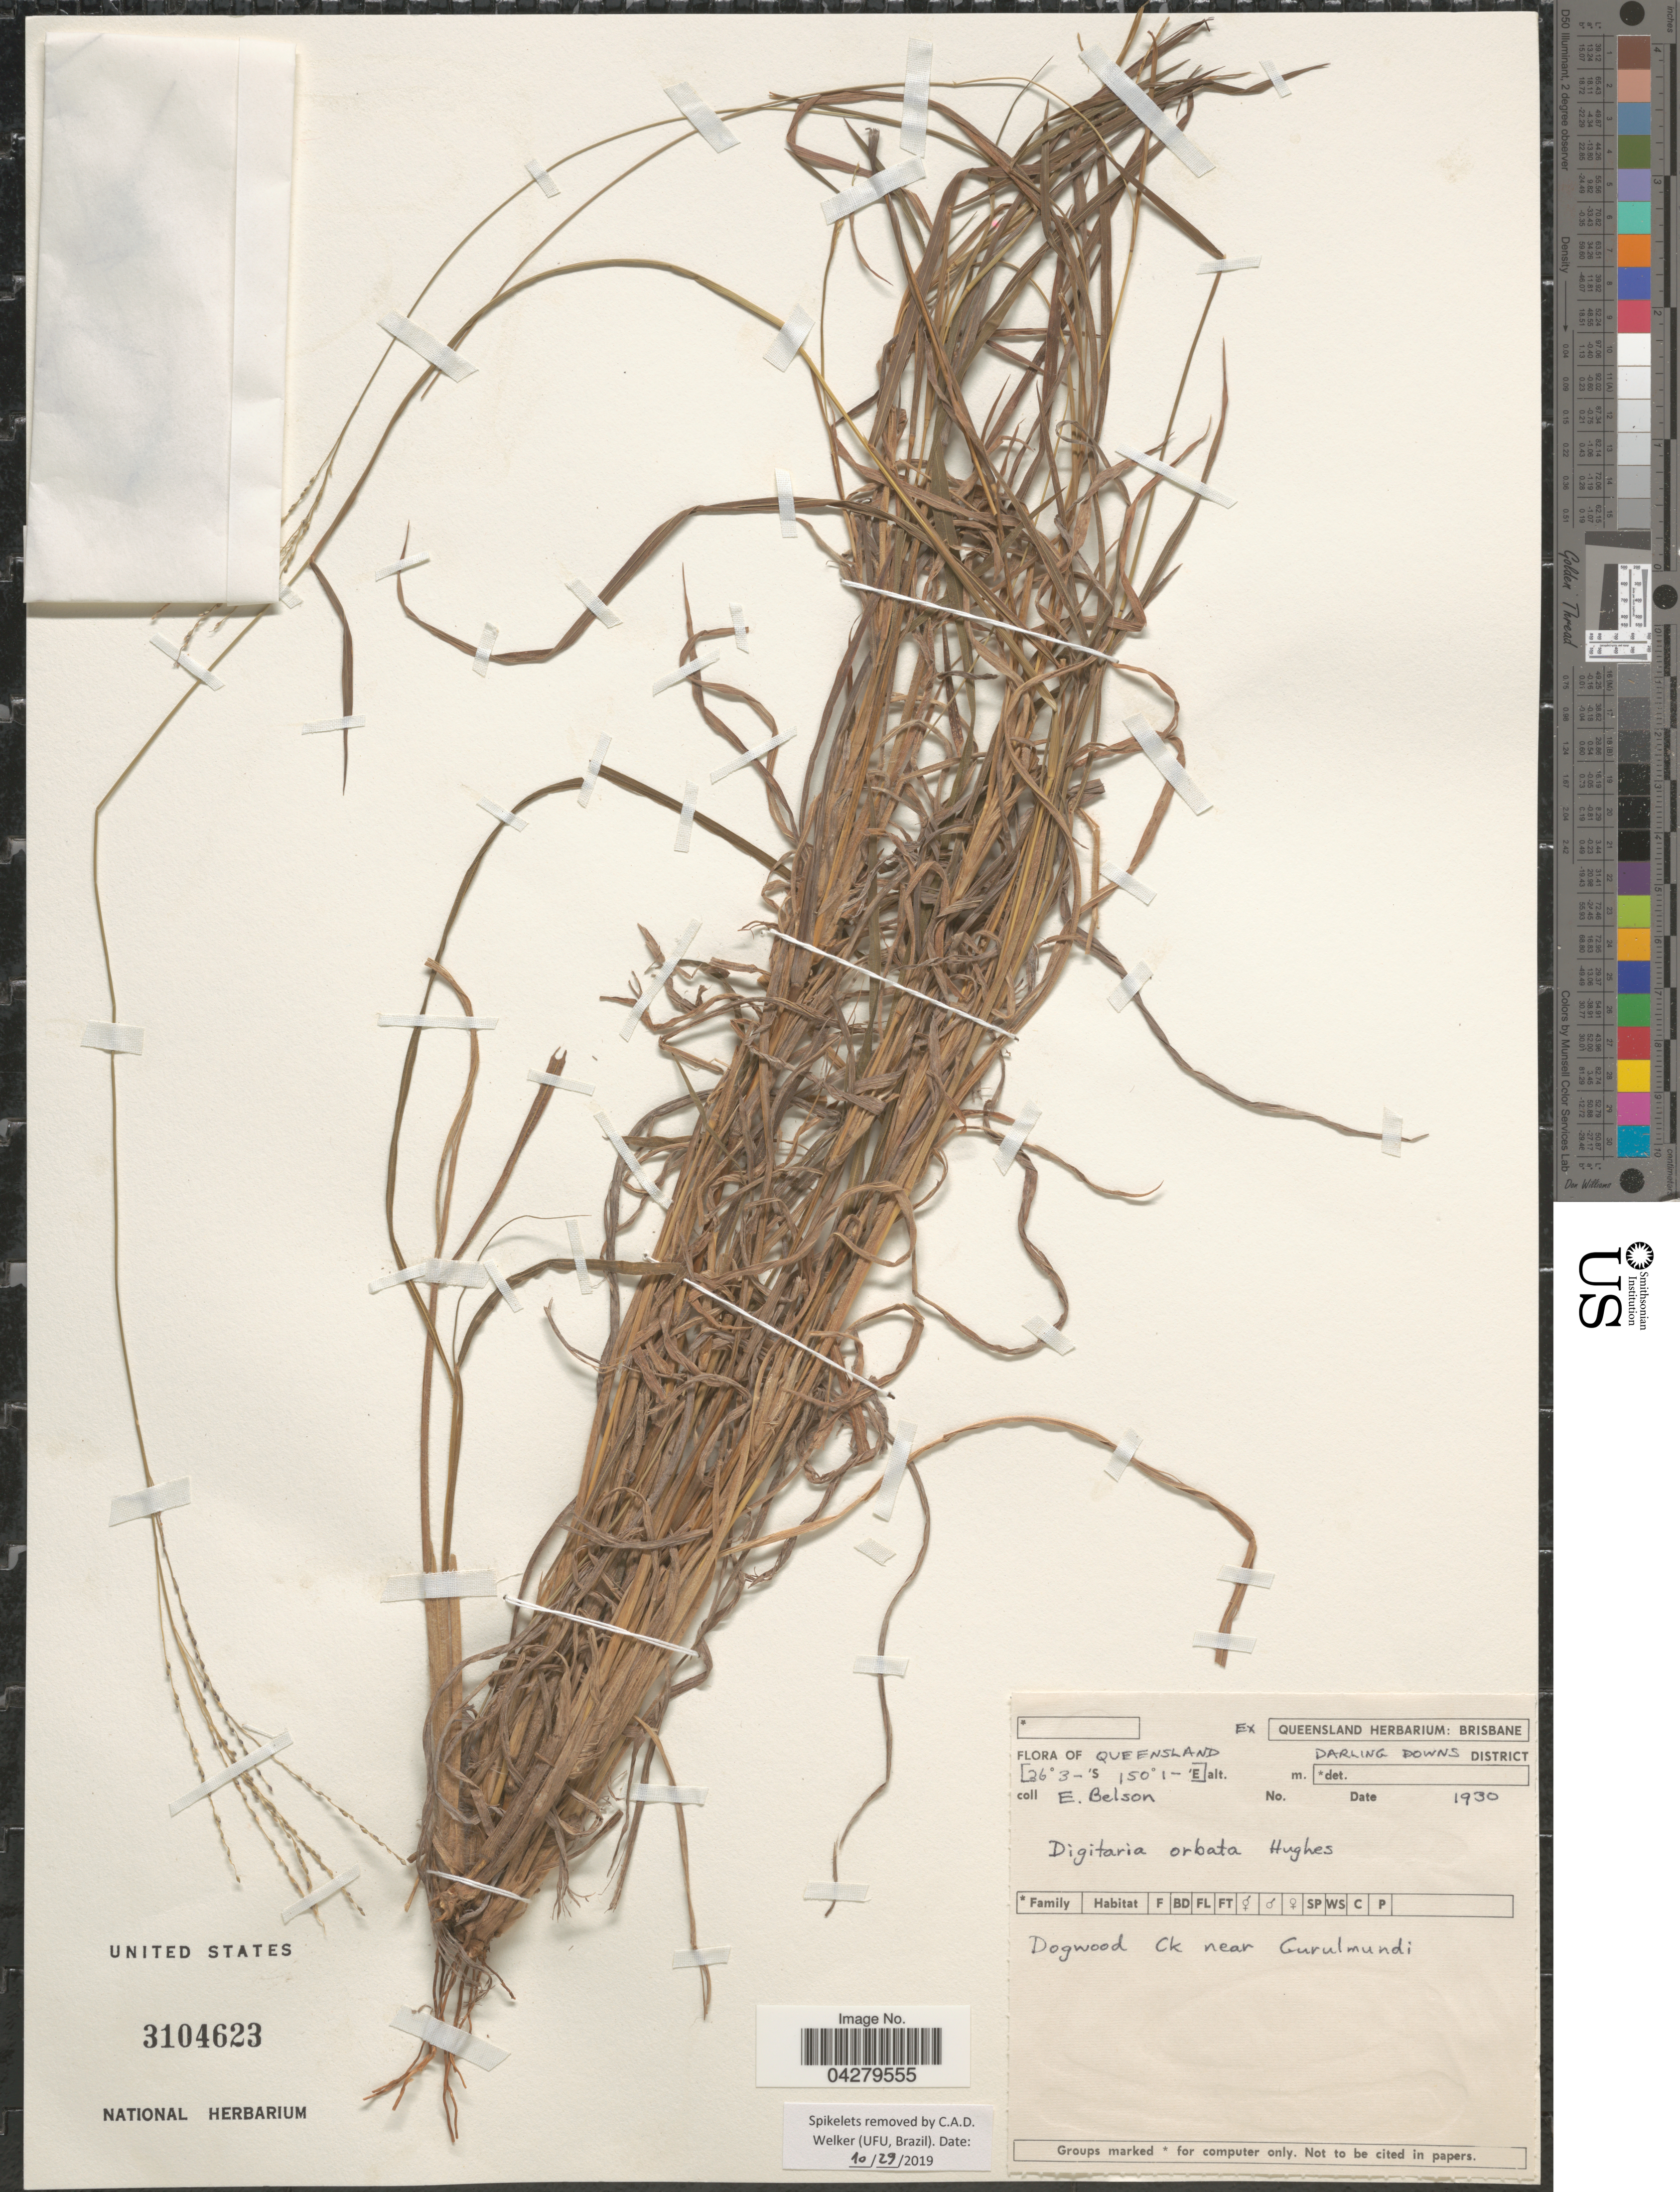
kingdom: Plantae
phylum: Tracheophyta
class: Liliopsida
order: Poales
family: Poaceae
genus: Digitaria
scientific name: Digitaria orbata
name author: Hughes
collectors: E. Belson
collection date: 1930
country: Australia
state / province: Queensland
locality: Darling Downs District. Dogwood Ck near Gurulmundi.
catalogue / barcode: US 2104623